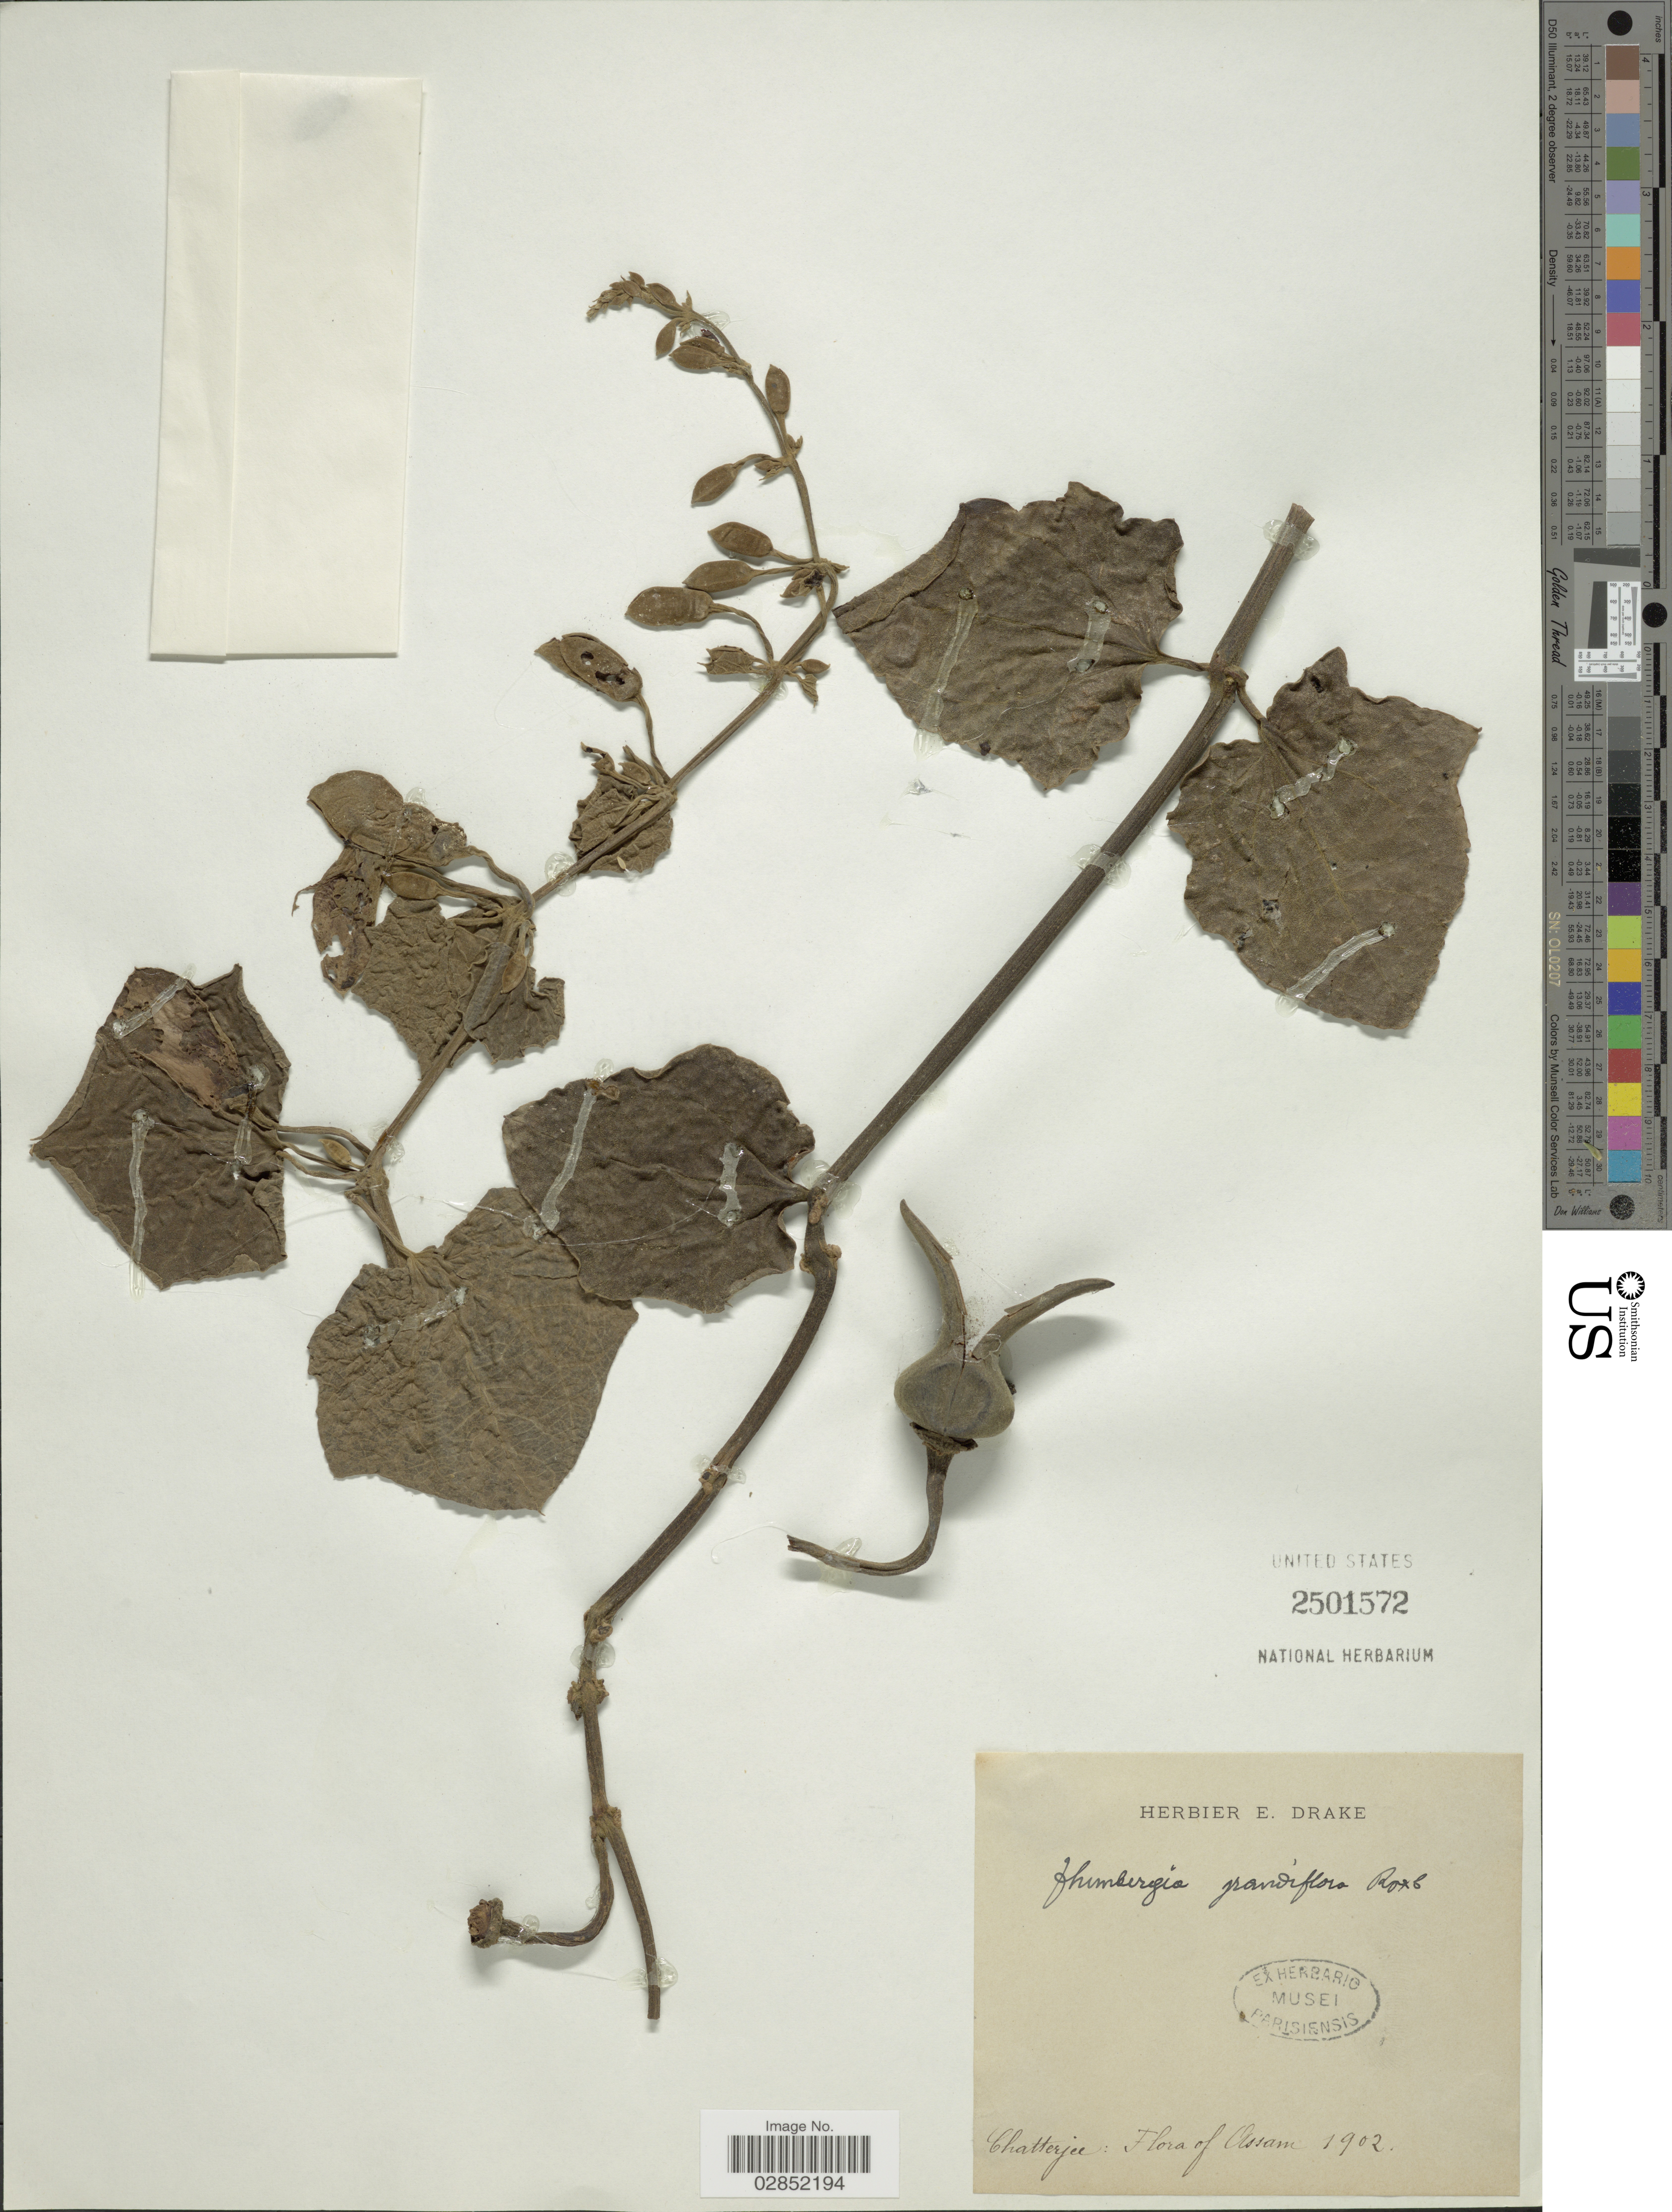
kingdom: Plantae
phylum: Tracheophyta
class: Magnoliopsida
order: Lamiales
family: Acanthaceae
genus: Thunbergia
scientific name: Thunbergia grandiflora 'Alba'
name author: (Roxb. ex Rottler) Roxb.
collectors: A. Chatterjee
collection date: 1902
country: India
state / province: Assam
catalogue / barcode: US 2501572